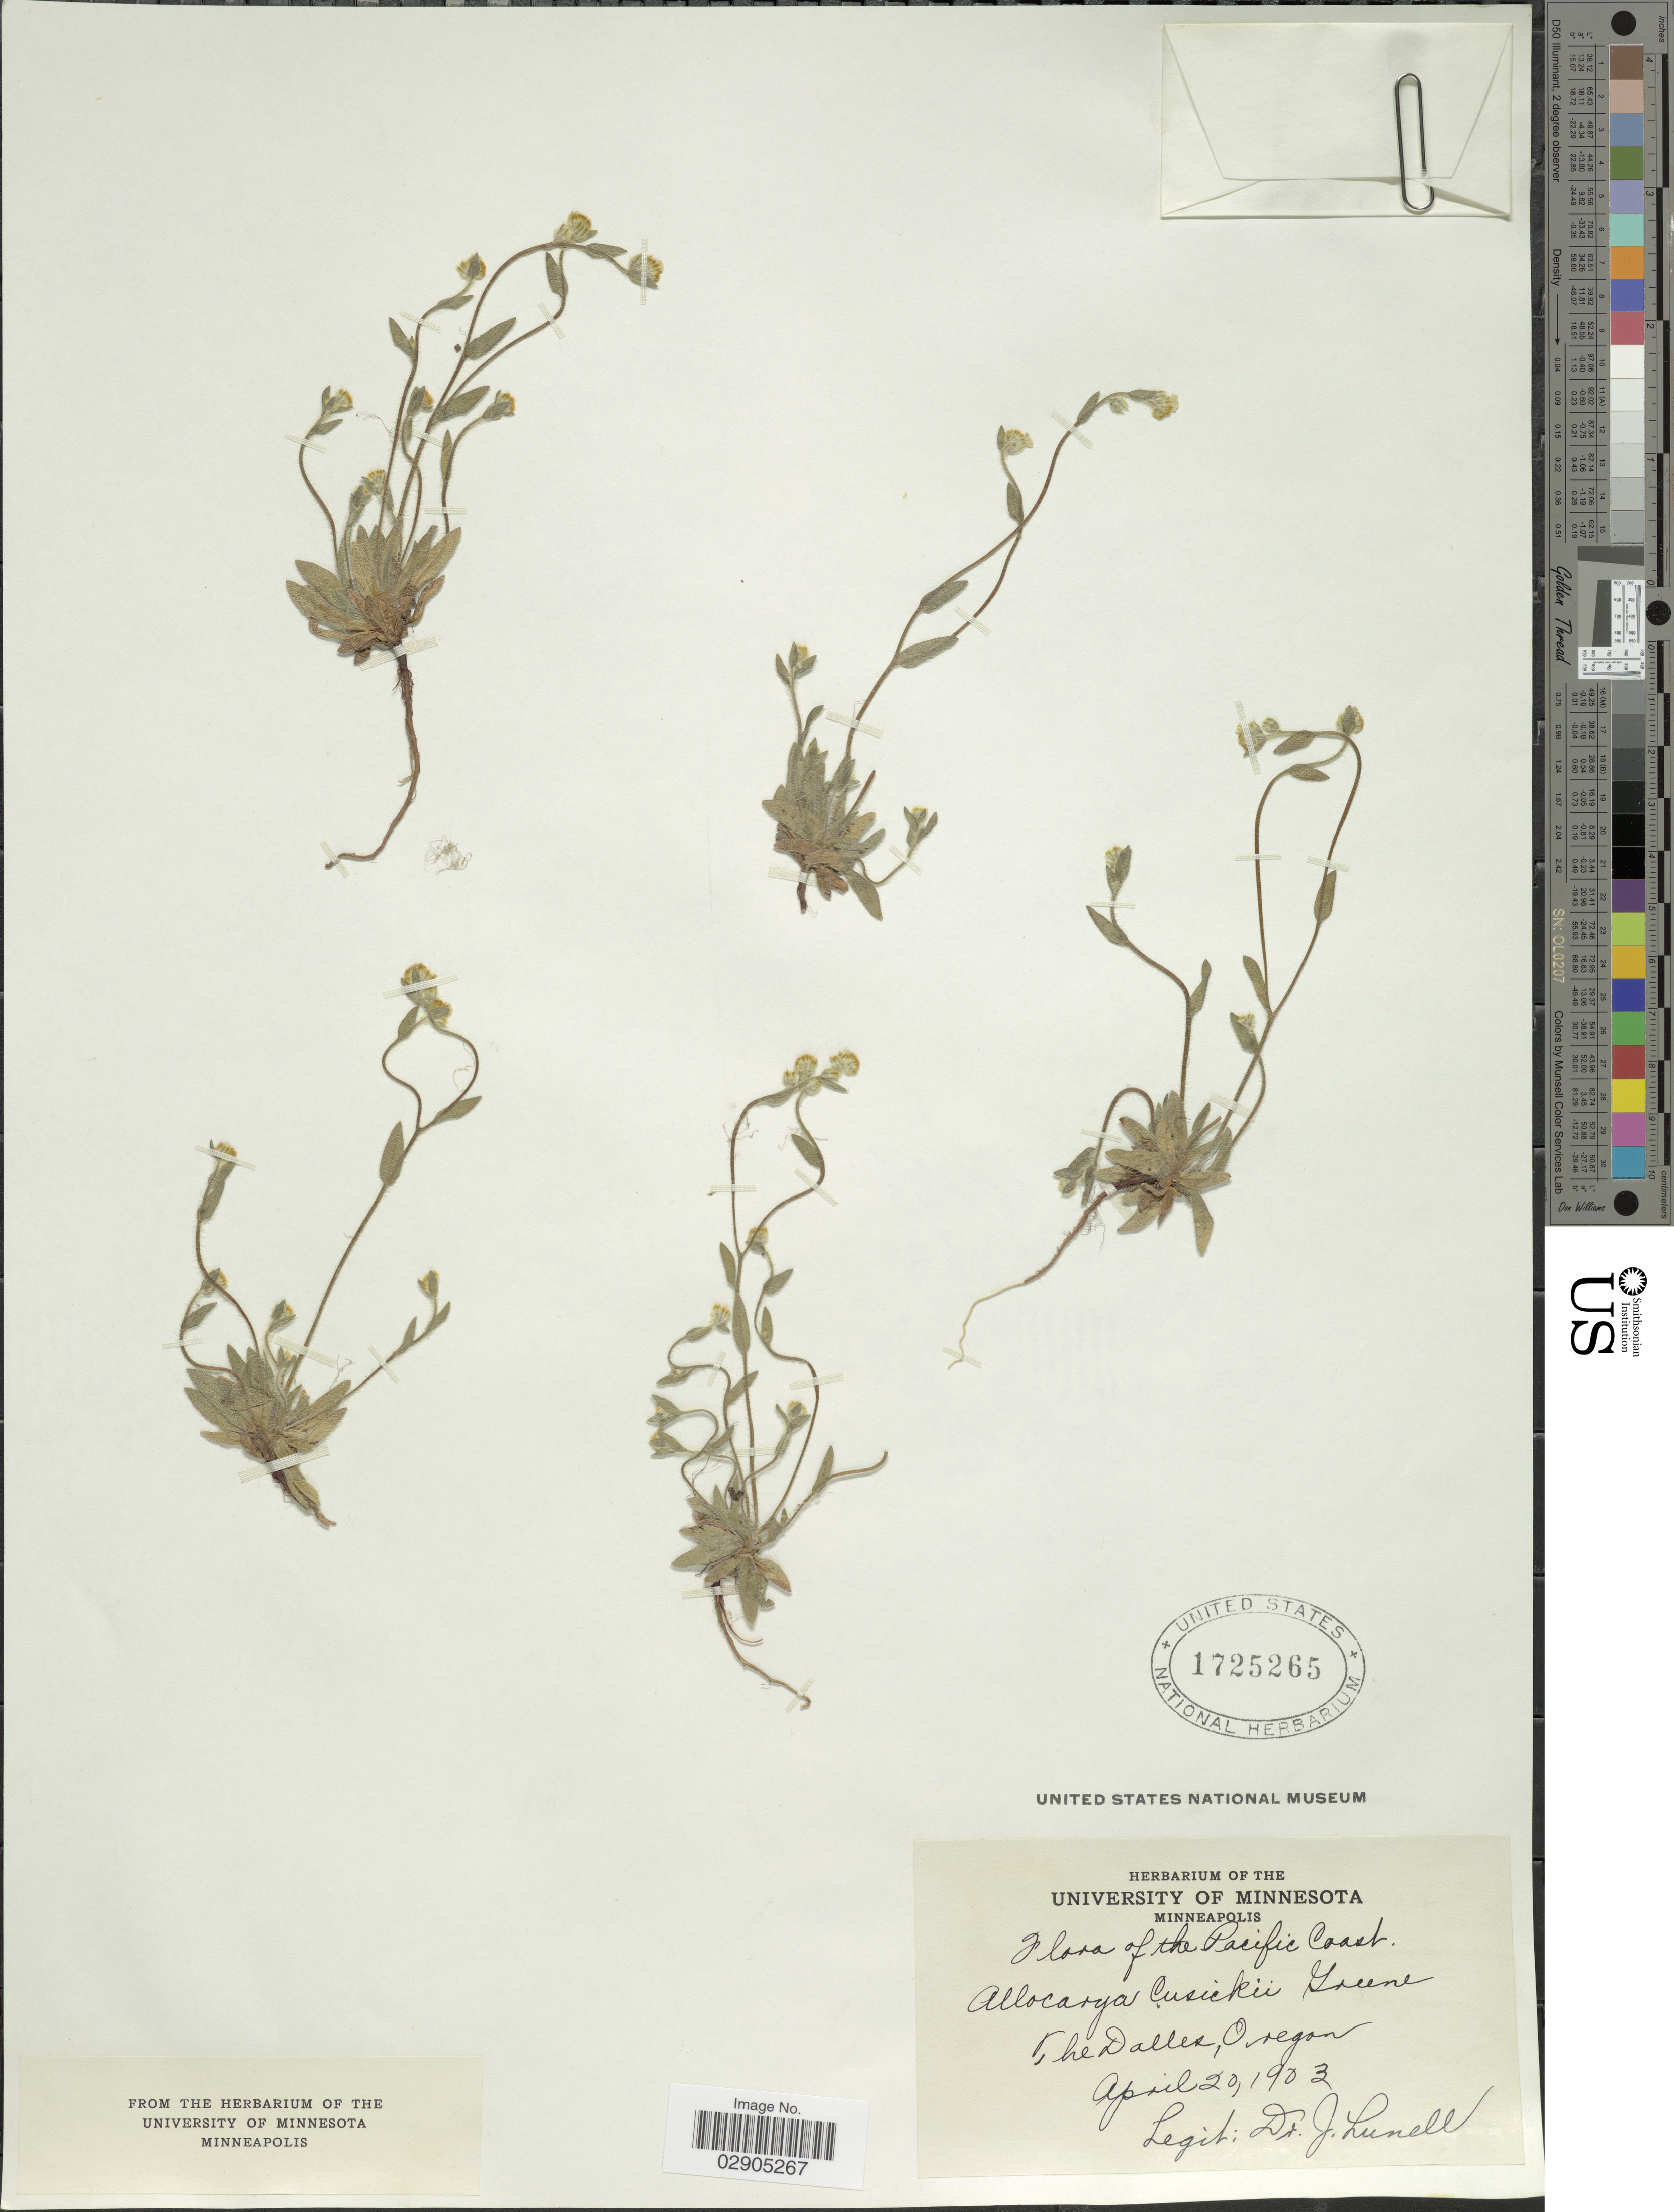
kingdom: Plantae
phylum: Tracheophyta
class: Magnoliopsida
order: Boraginales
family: Boraginaceae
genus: Allocarya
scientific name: Allocarya cusickii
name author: S.W. Greene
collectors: J. Lunell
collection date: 1903-04-20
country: United States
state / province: Oregon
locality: The Pacific Coast. The Dalles.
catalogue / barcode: US 1725265